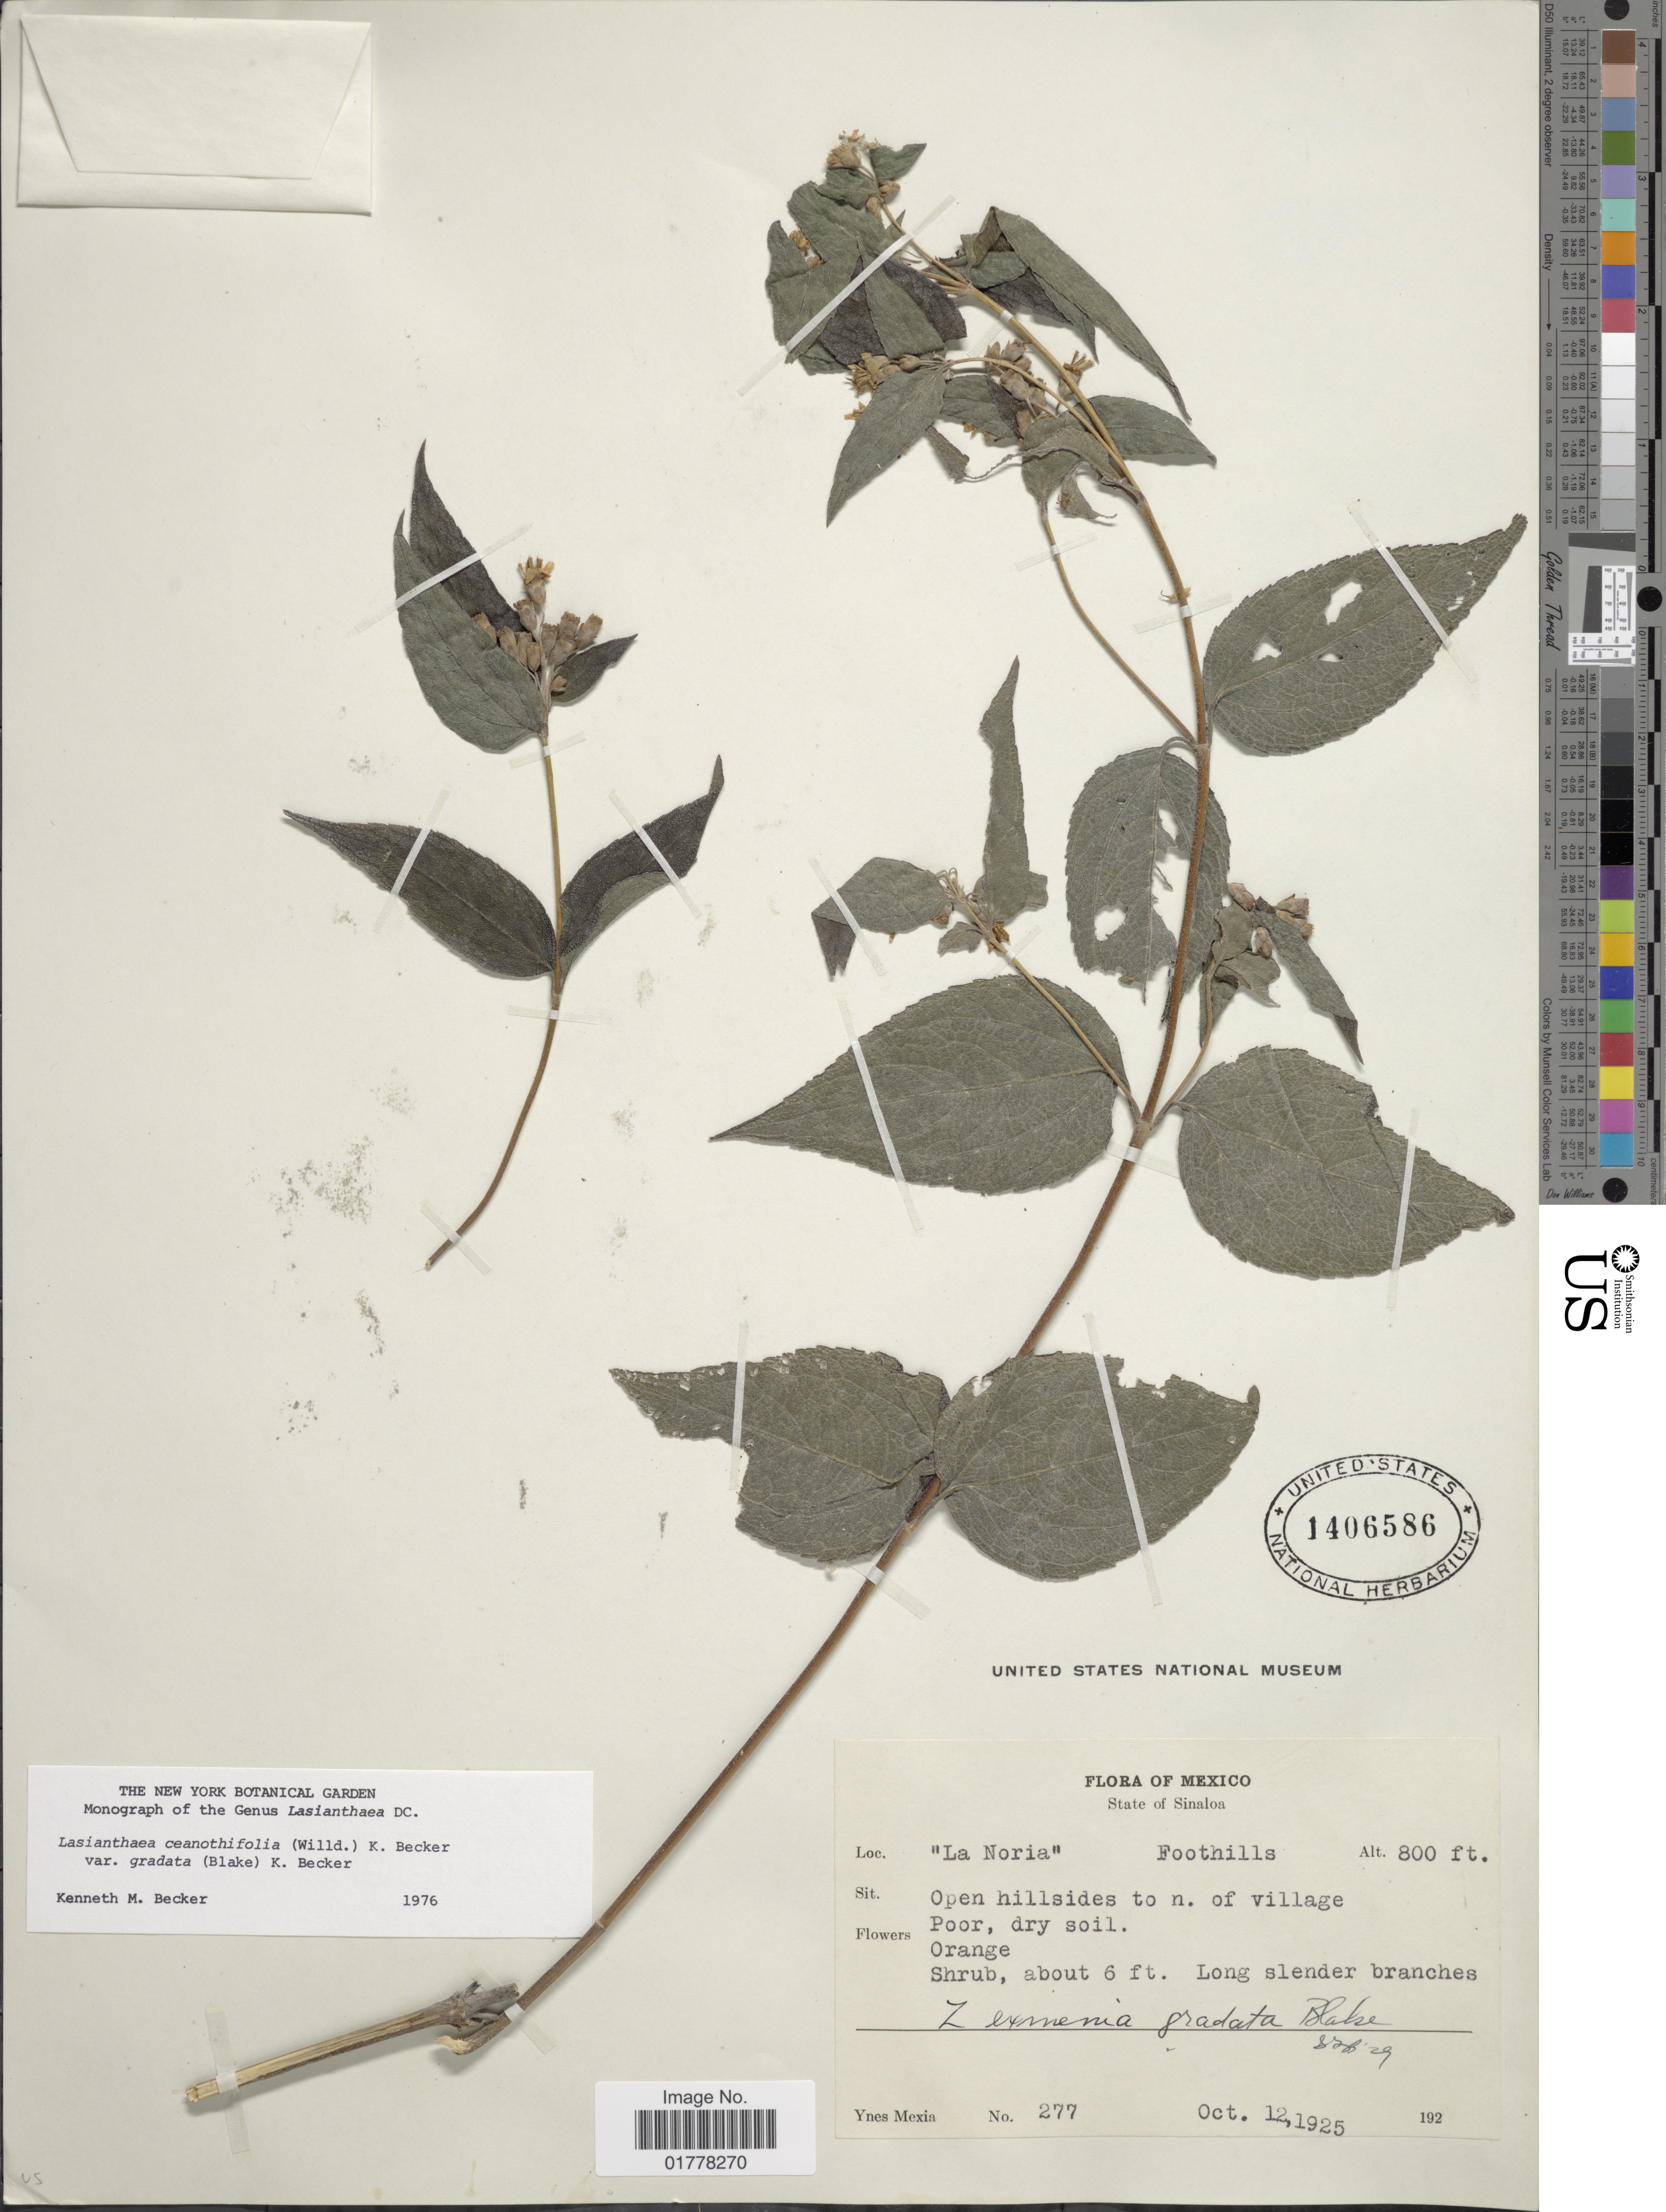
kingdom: Plantae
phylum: Tracheophyta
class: Magnoliopsida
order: Asterales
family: Asteraceae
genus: Lasianthaea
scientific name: Lasianthaea ceanothifolia var. gradata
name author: (S.F. Blake) K.M. Becker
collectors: Y. Mexia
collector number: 277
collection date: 1925-10-12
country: Mexico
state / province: Sinaloa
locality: State of Sinaloa. "La Noria". Open hillsides to n. of village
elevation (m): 244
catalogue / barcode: US 1406586